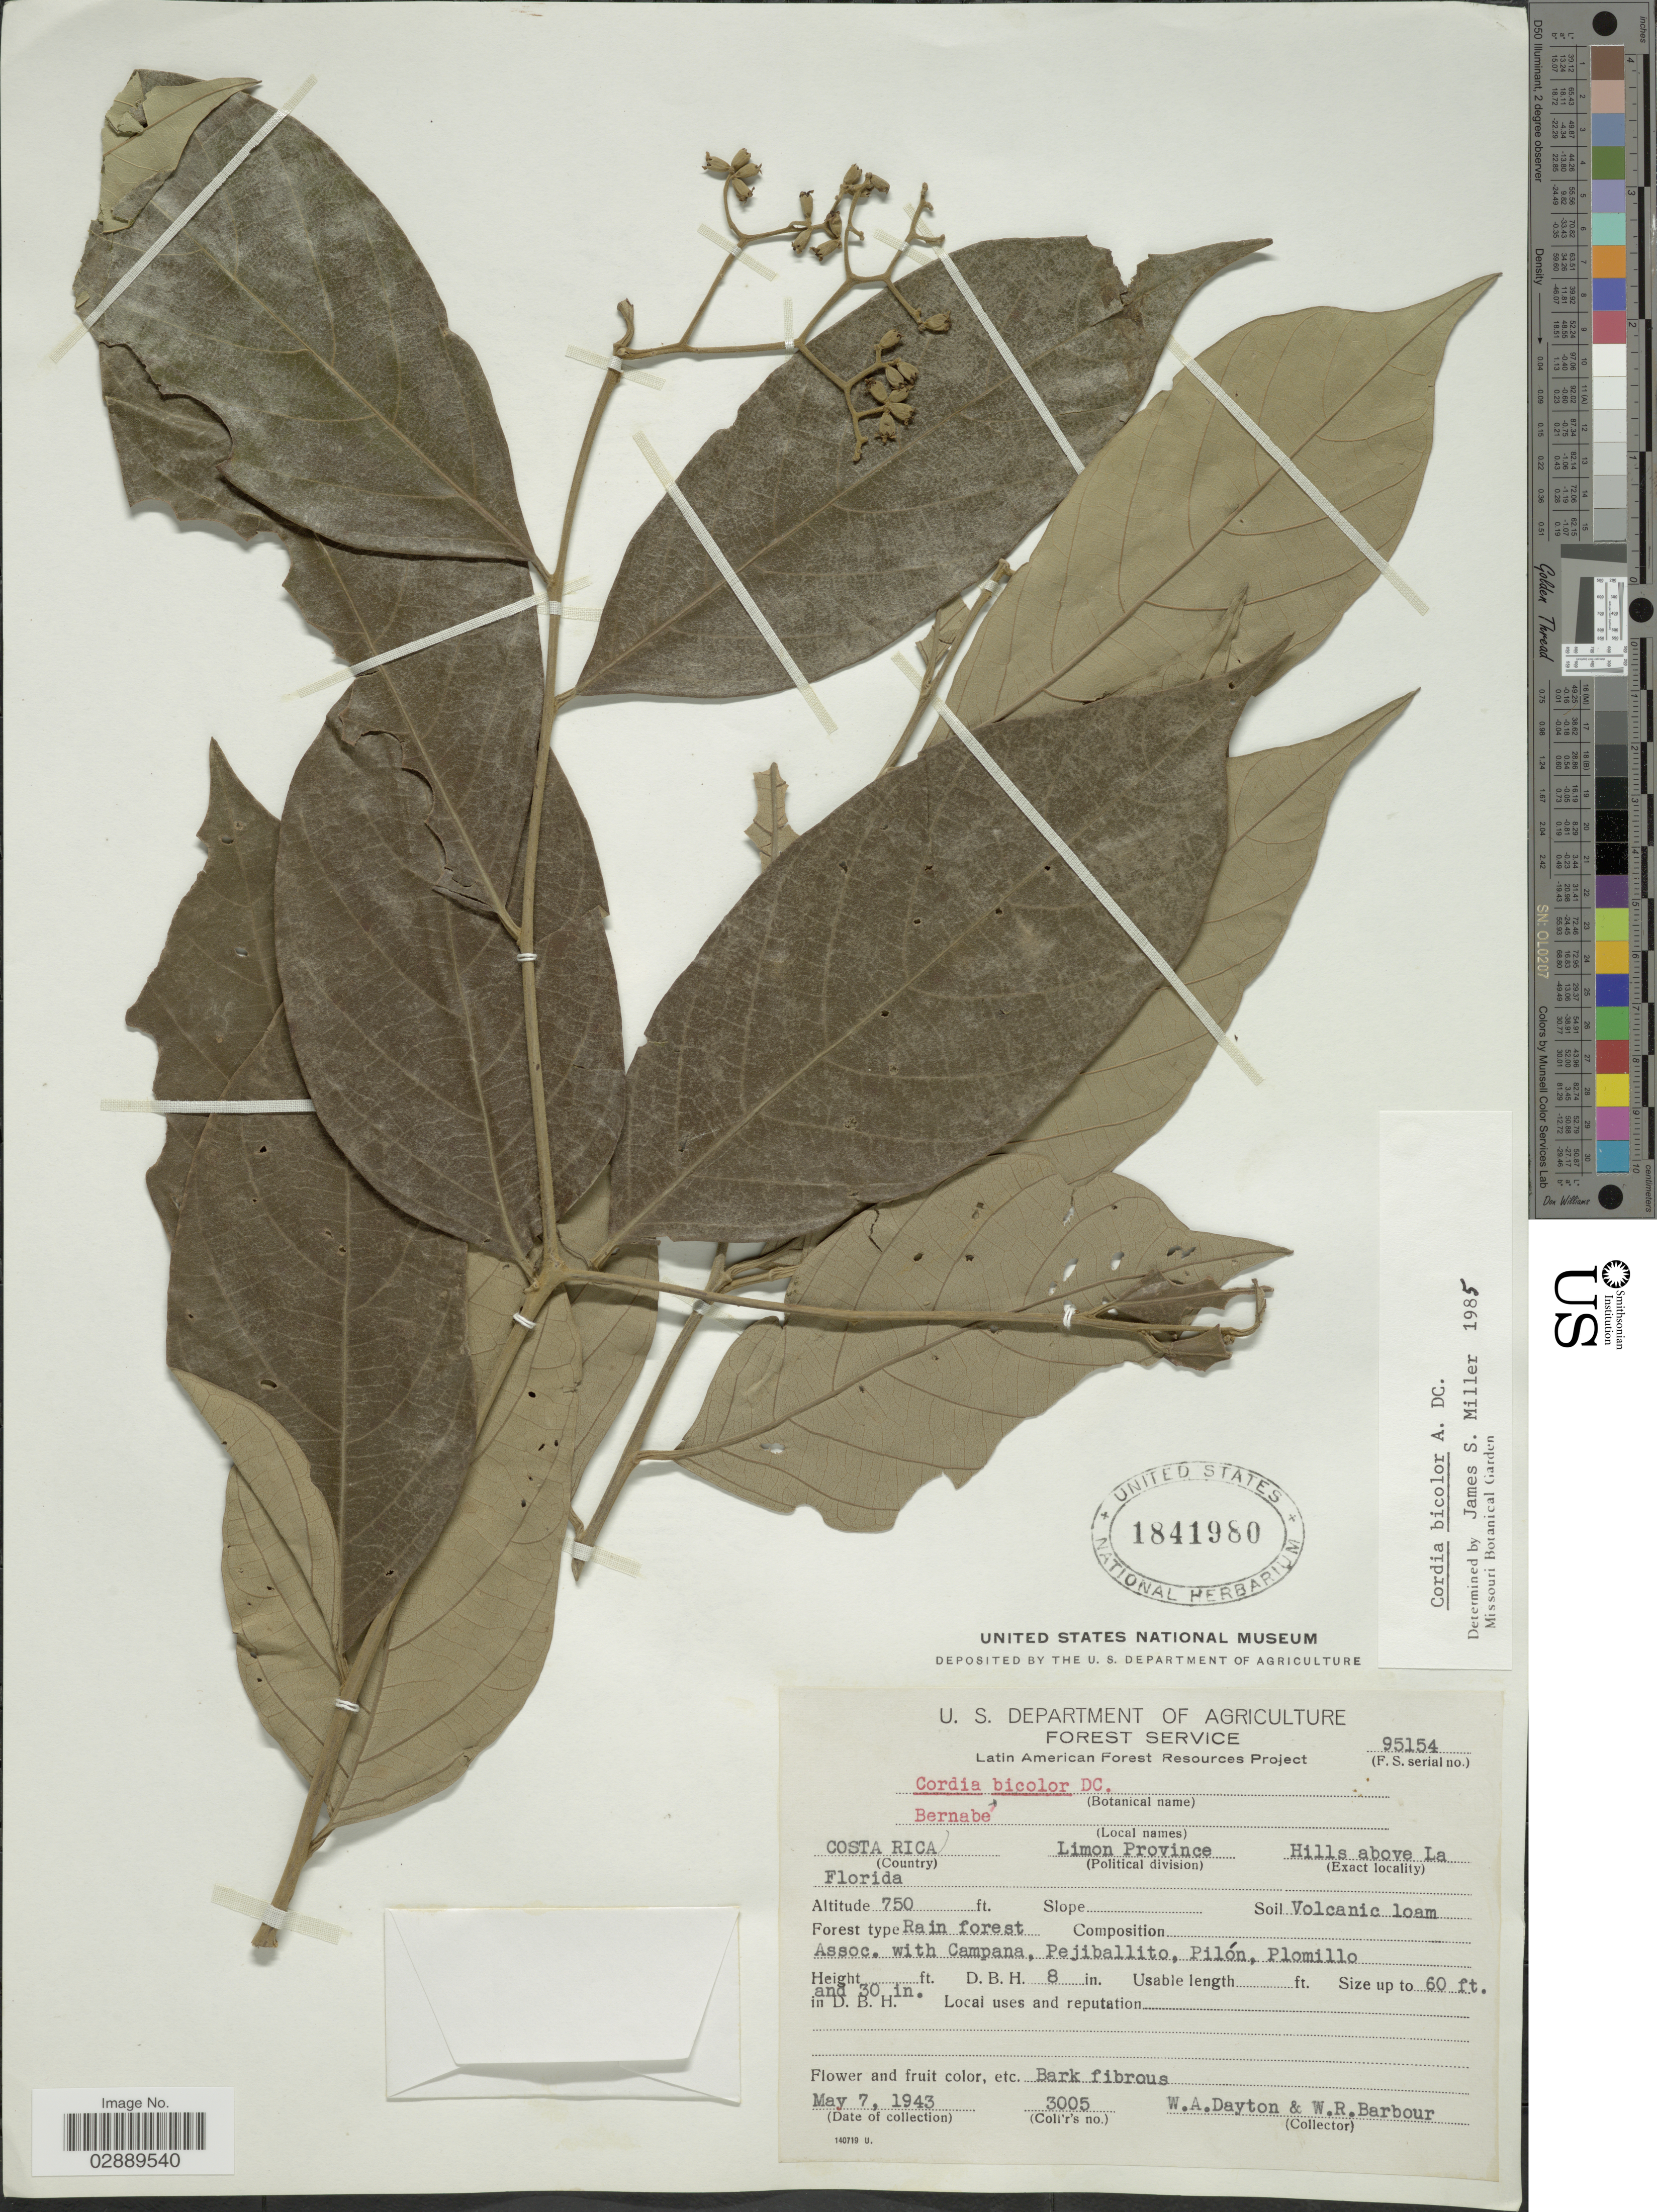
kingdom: Plantae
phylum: Tracheophyta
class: Magnoliopsida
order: Boraginales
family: Cordiaceae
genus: Cordia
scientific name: Cordia bicolor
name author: A. DC.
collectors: W. Dayton & W. Barbour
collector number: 3005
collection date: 1943-05-07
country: Costa Rica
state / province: Limón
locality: Hills above La Florida.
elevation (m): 229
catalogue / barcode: US 1841980